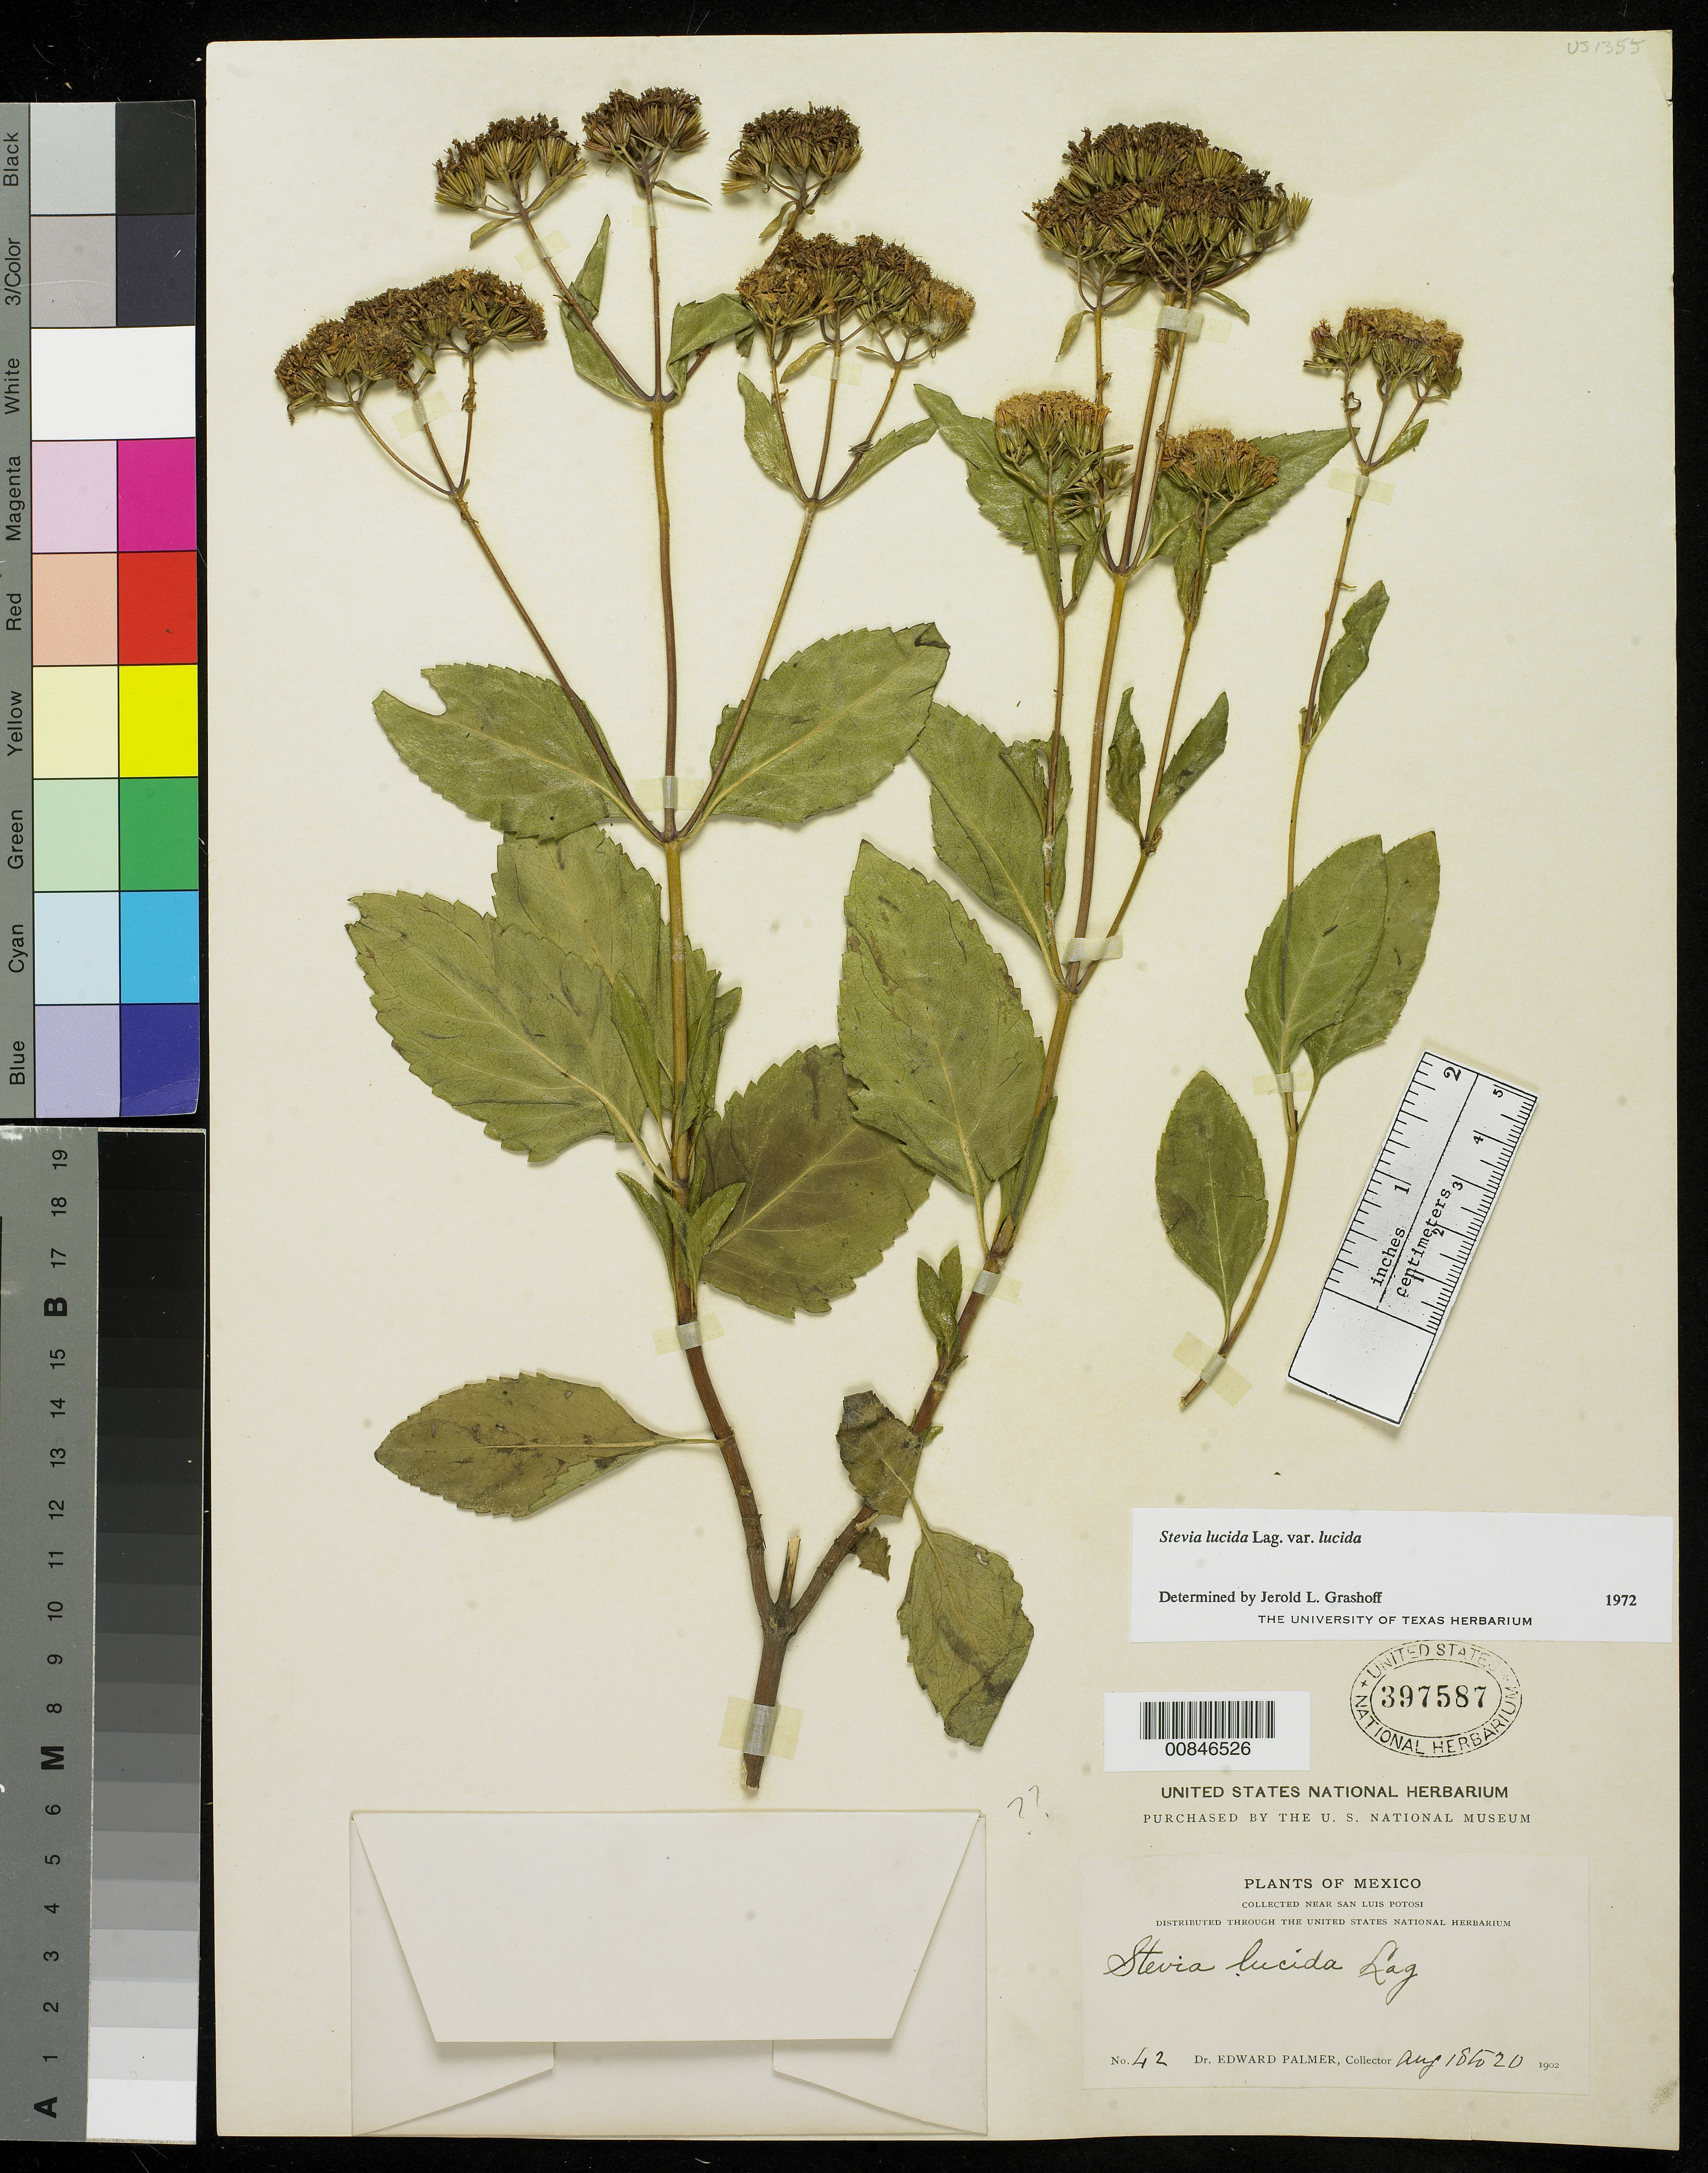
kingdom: Plantae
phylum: Tracheophyta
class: Magnoliopsida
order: Asterales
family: Asteraceae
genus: Stevia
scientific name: Stevia lucida var. lucida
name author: Lag.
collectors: E. Palmer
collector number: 42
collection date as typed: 18 Aug 1902 to 20 Aug 1902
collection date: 1902-08-18/1902-08-20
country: Mexico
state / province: San Luis Potosí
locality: Near San Luis Potosí.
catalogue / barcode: US 397587